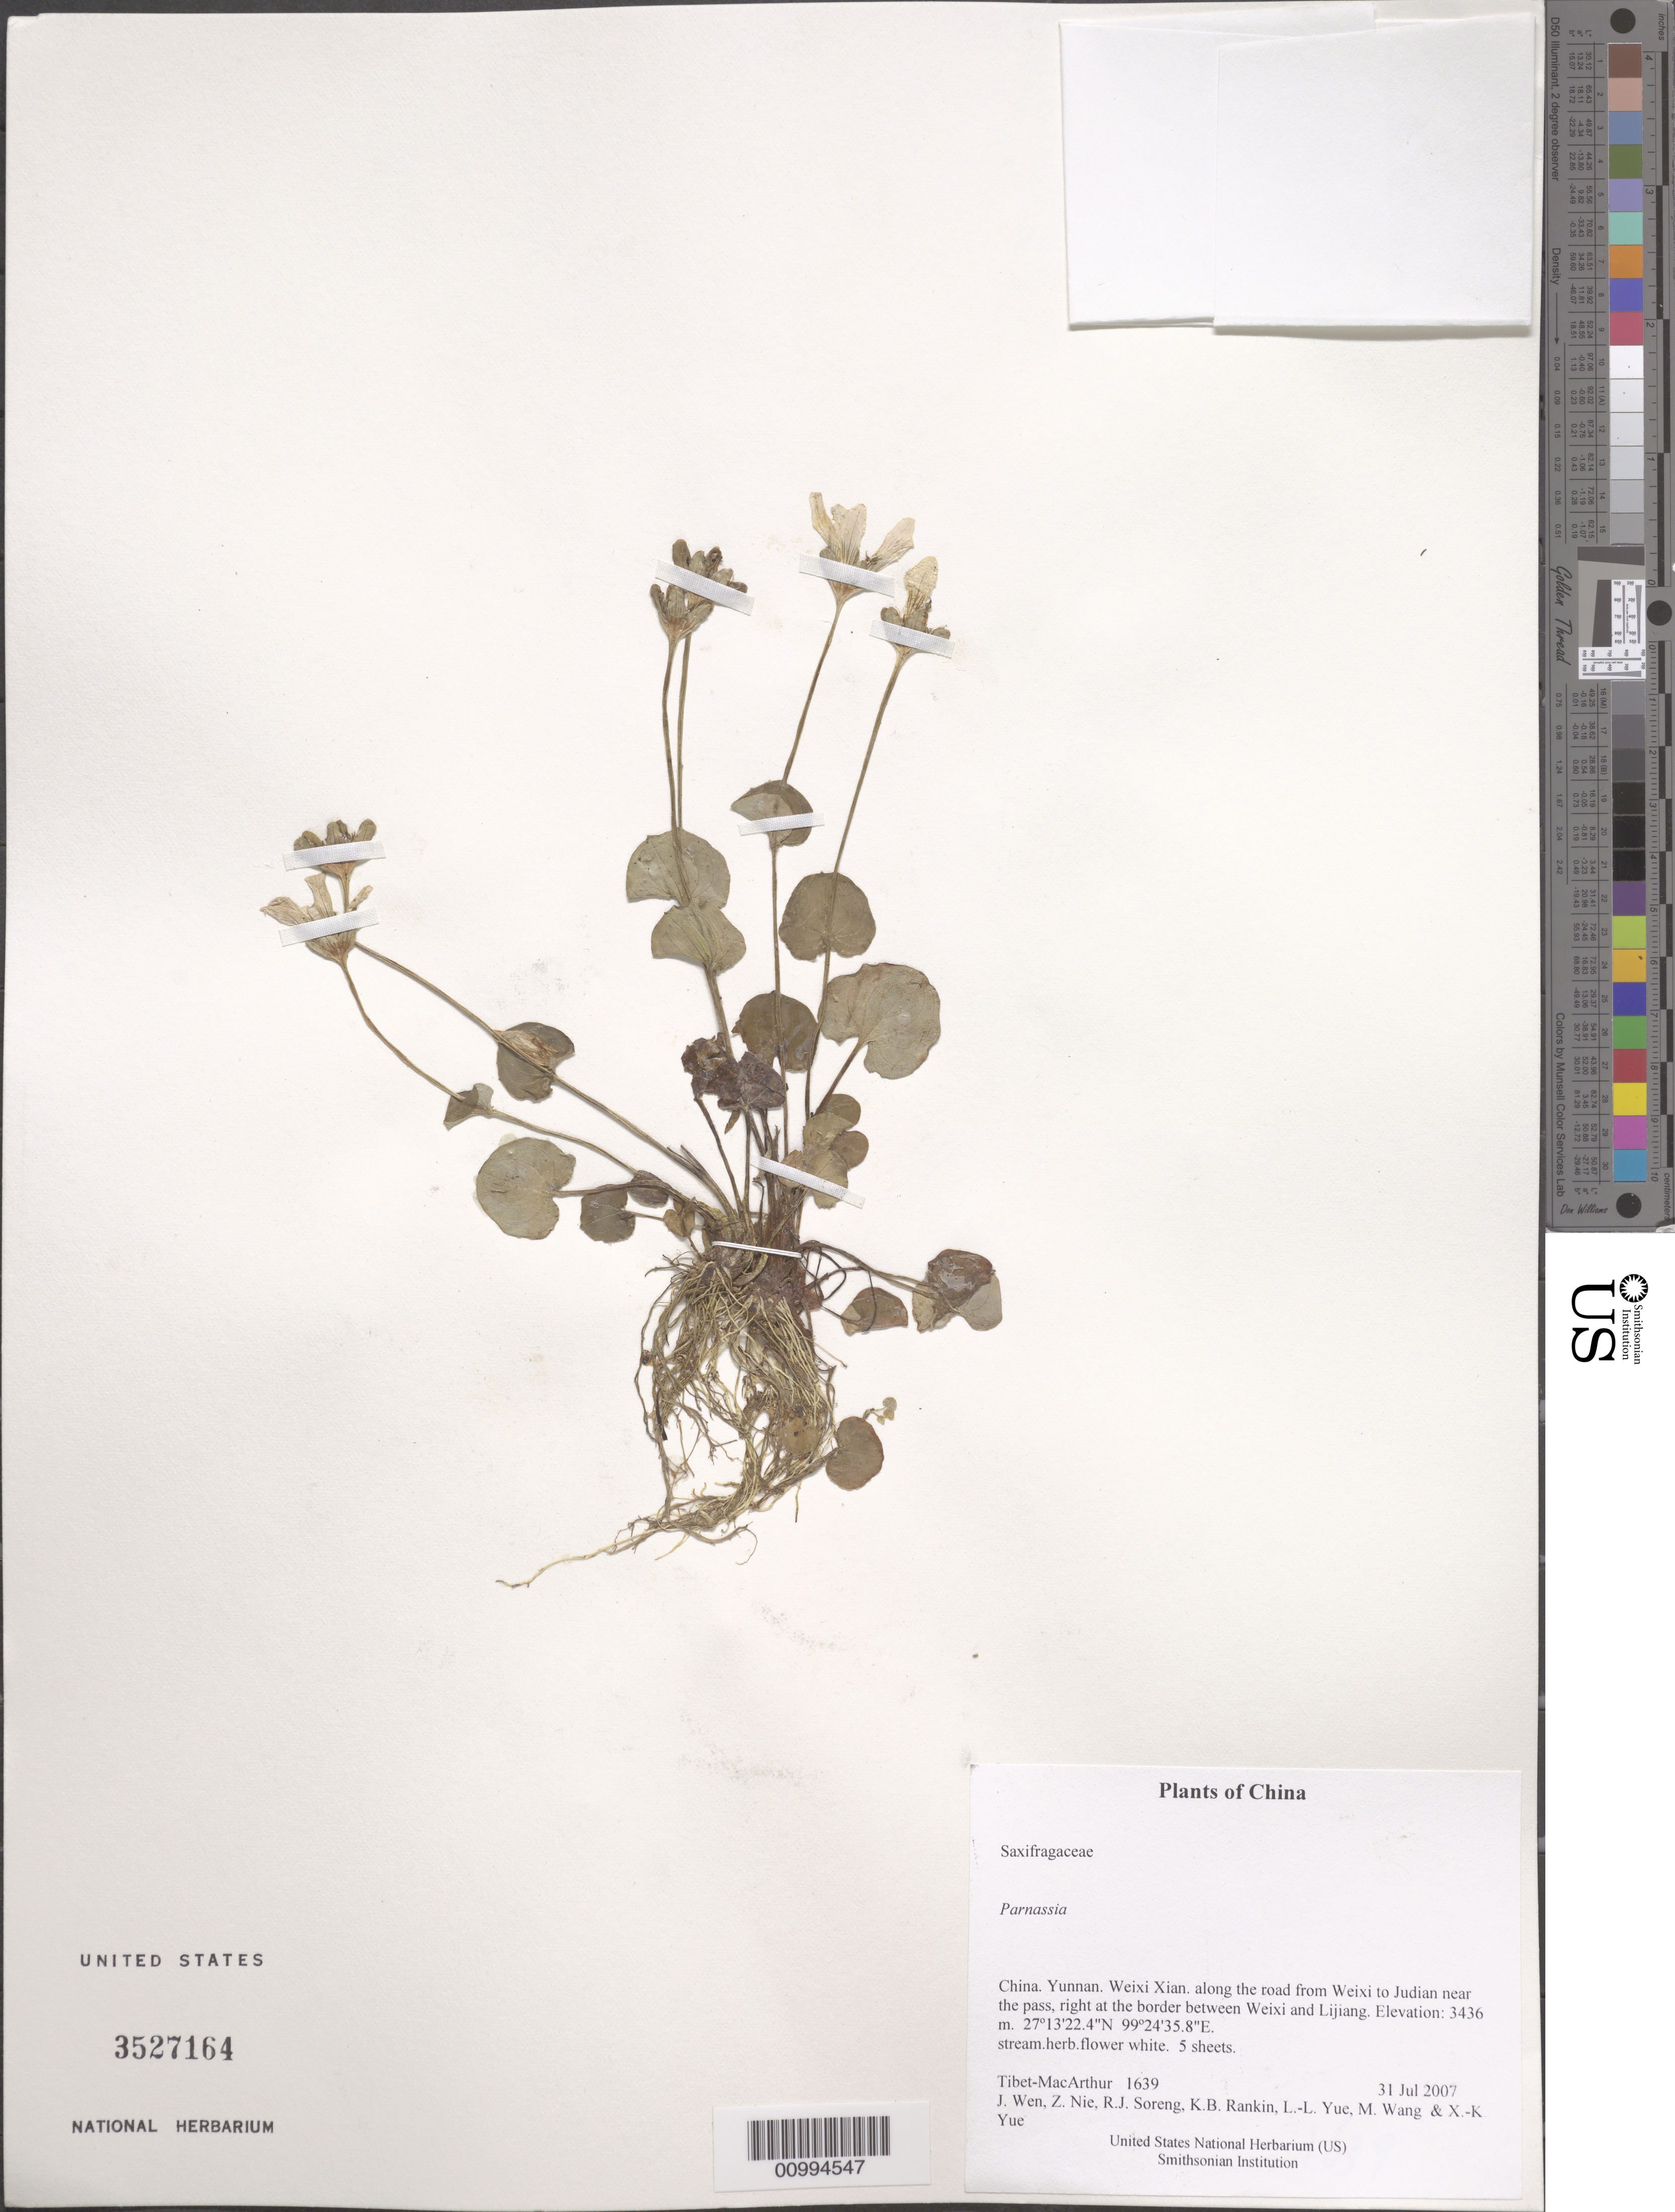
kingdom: Plantae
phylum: Tracheophyta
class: Magnoliopsida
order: Celastrales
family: Parnassiaceae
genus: Parnassia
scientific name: Parnassia sp.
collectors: Tibet-MacArthur, J. Wen, Z. Nie, R. J. Soreng, K. Rankin, L. Yue, M. Wang & X. Yue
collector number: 1639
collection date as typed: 31 Jul 2007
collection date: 2007-07-31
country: China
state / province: Yunnan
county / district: Weixi Xian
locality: along the road from Weixi to Judian near the pass, right at the border between Weixi and Lijiang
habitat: stream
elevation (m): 3436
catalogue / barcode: US 3527164